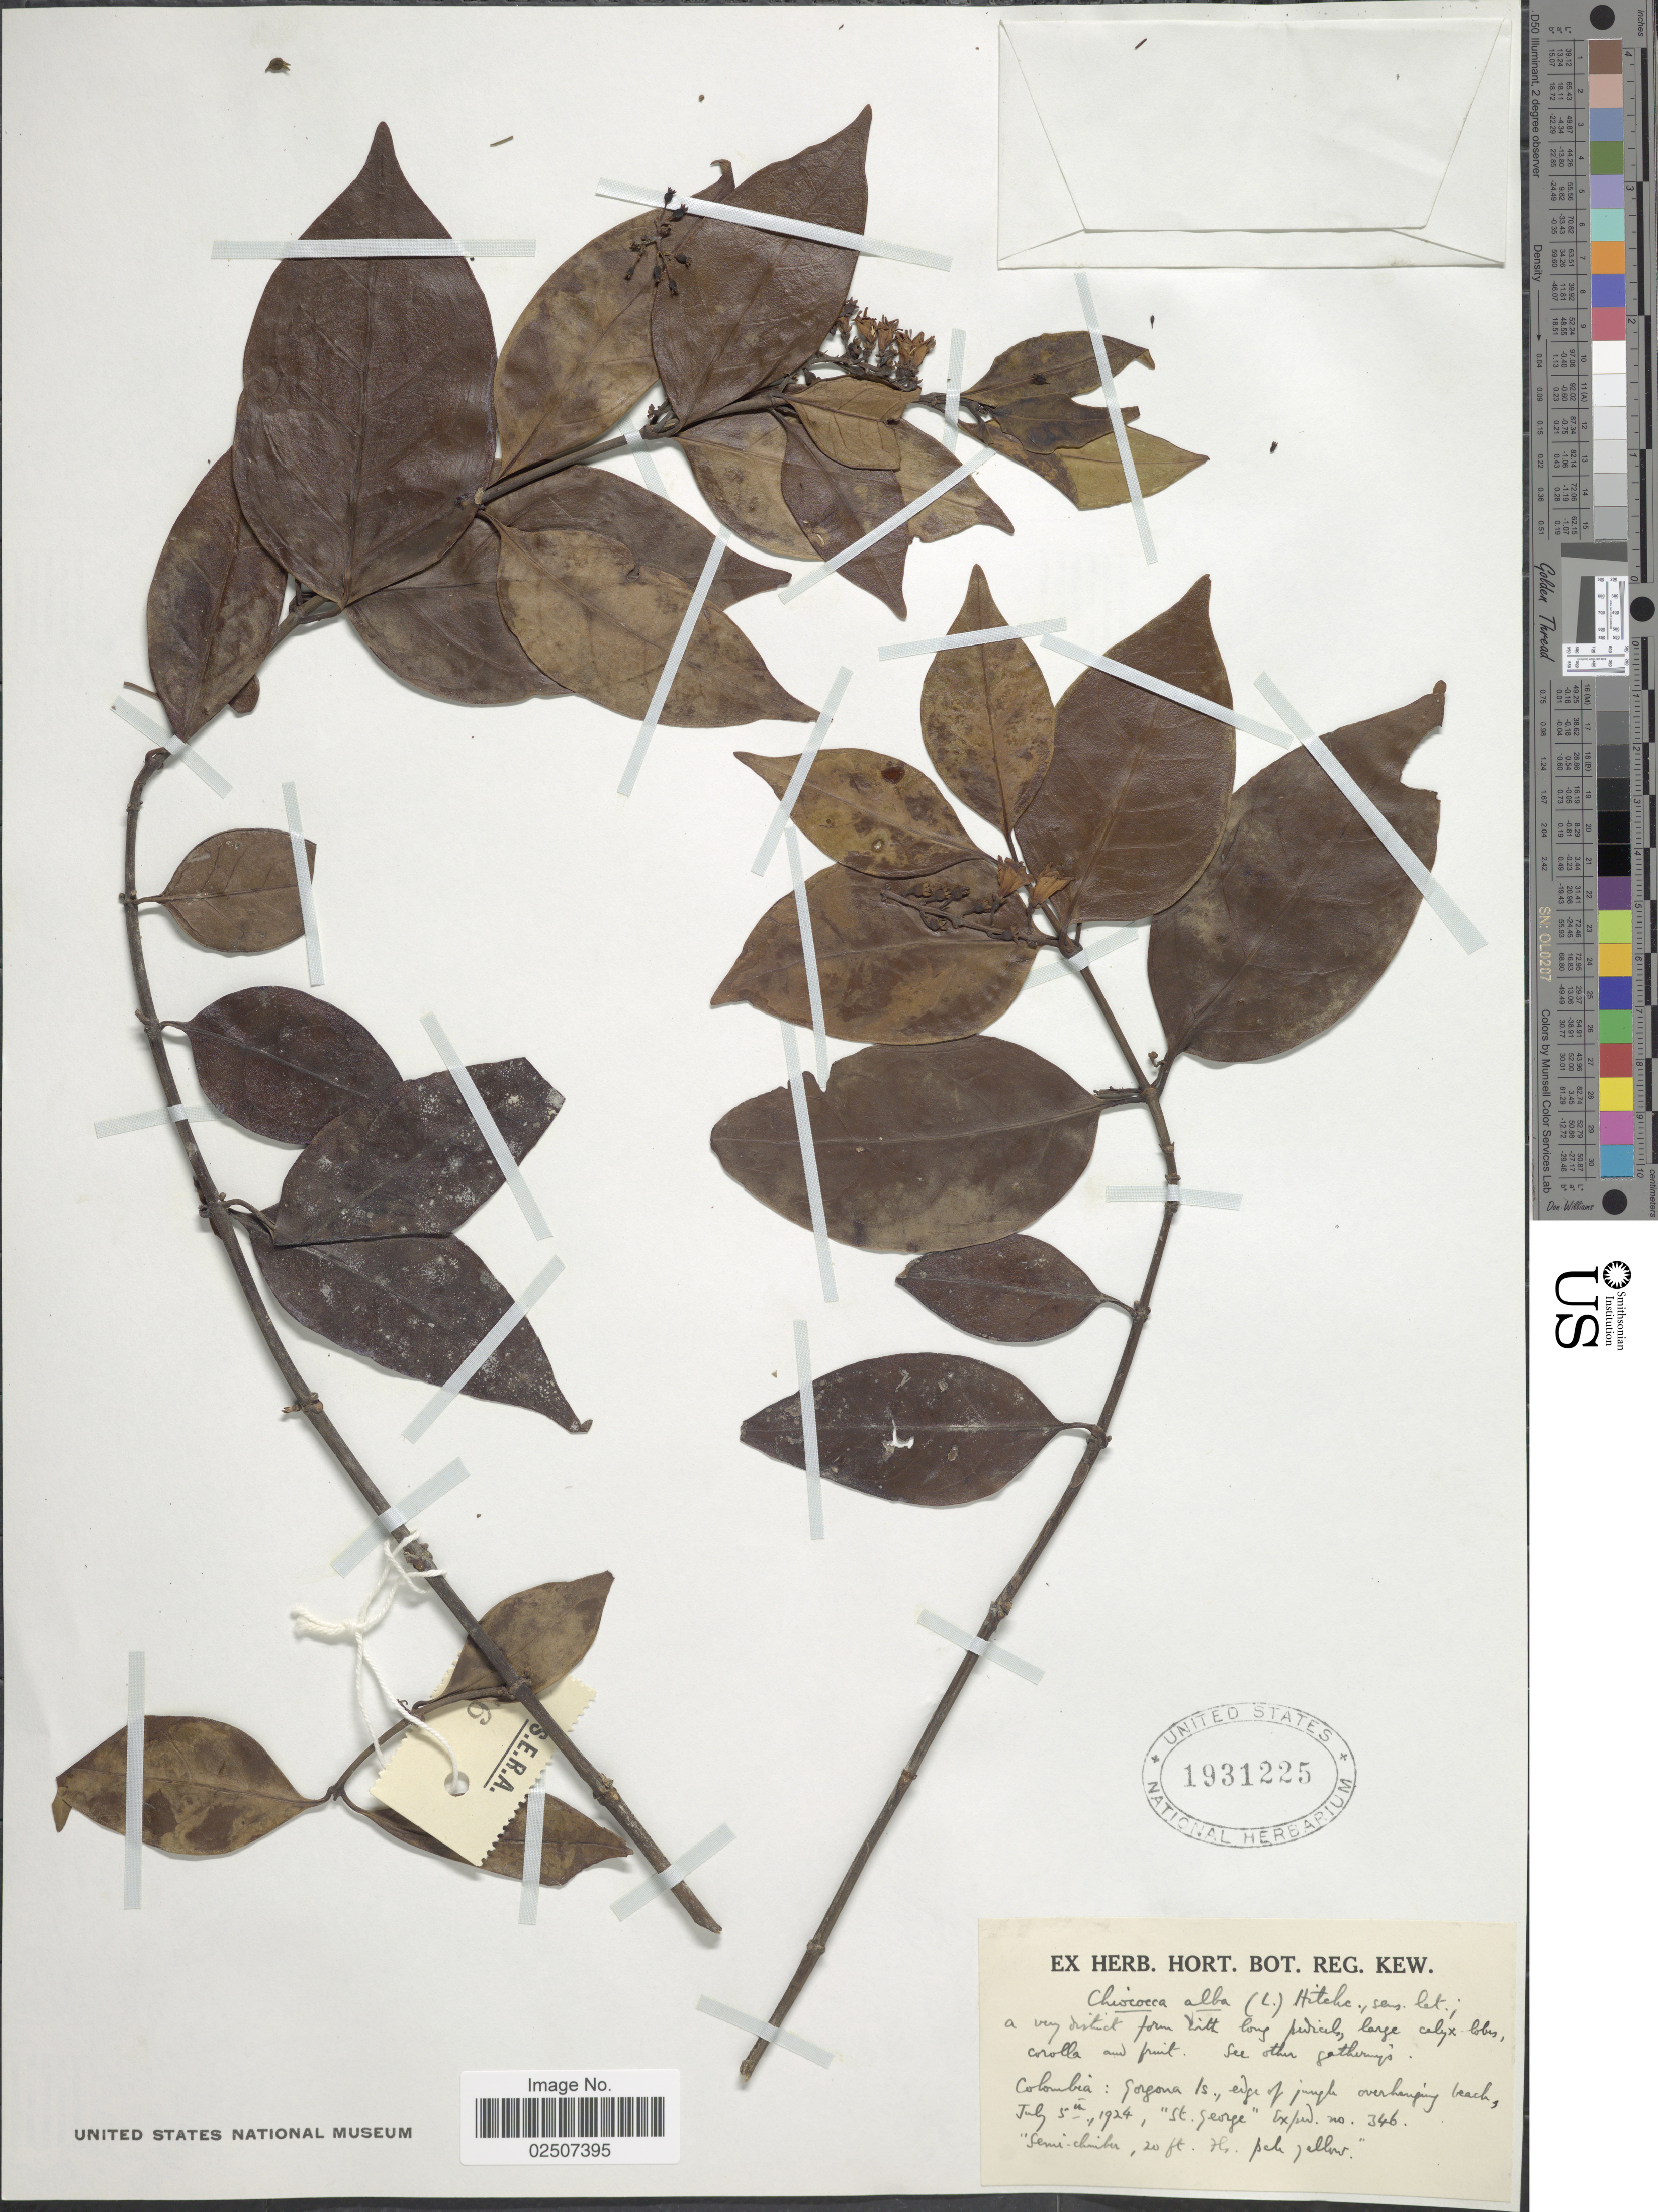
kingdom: Plantae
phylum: Tracheophyta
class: Magnoliopsida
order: Gentianales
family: Rubiaceae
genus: Chiococca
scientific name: Chiococca alba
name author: (L.) Hitchc.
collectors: St. George Exped.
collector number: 346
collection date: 1924-07-05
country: Colombia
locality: Gorgona Is., edge of jungle overhanging beach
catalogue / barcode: US 1931225